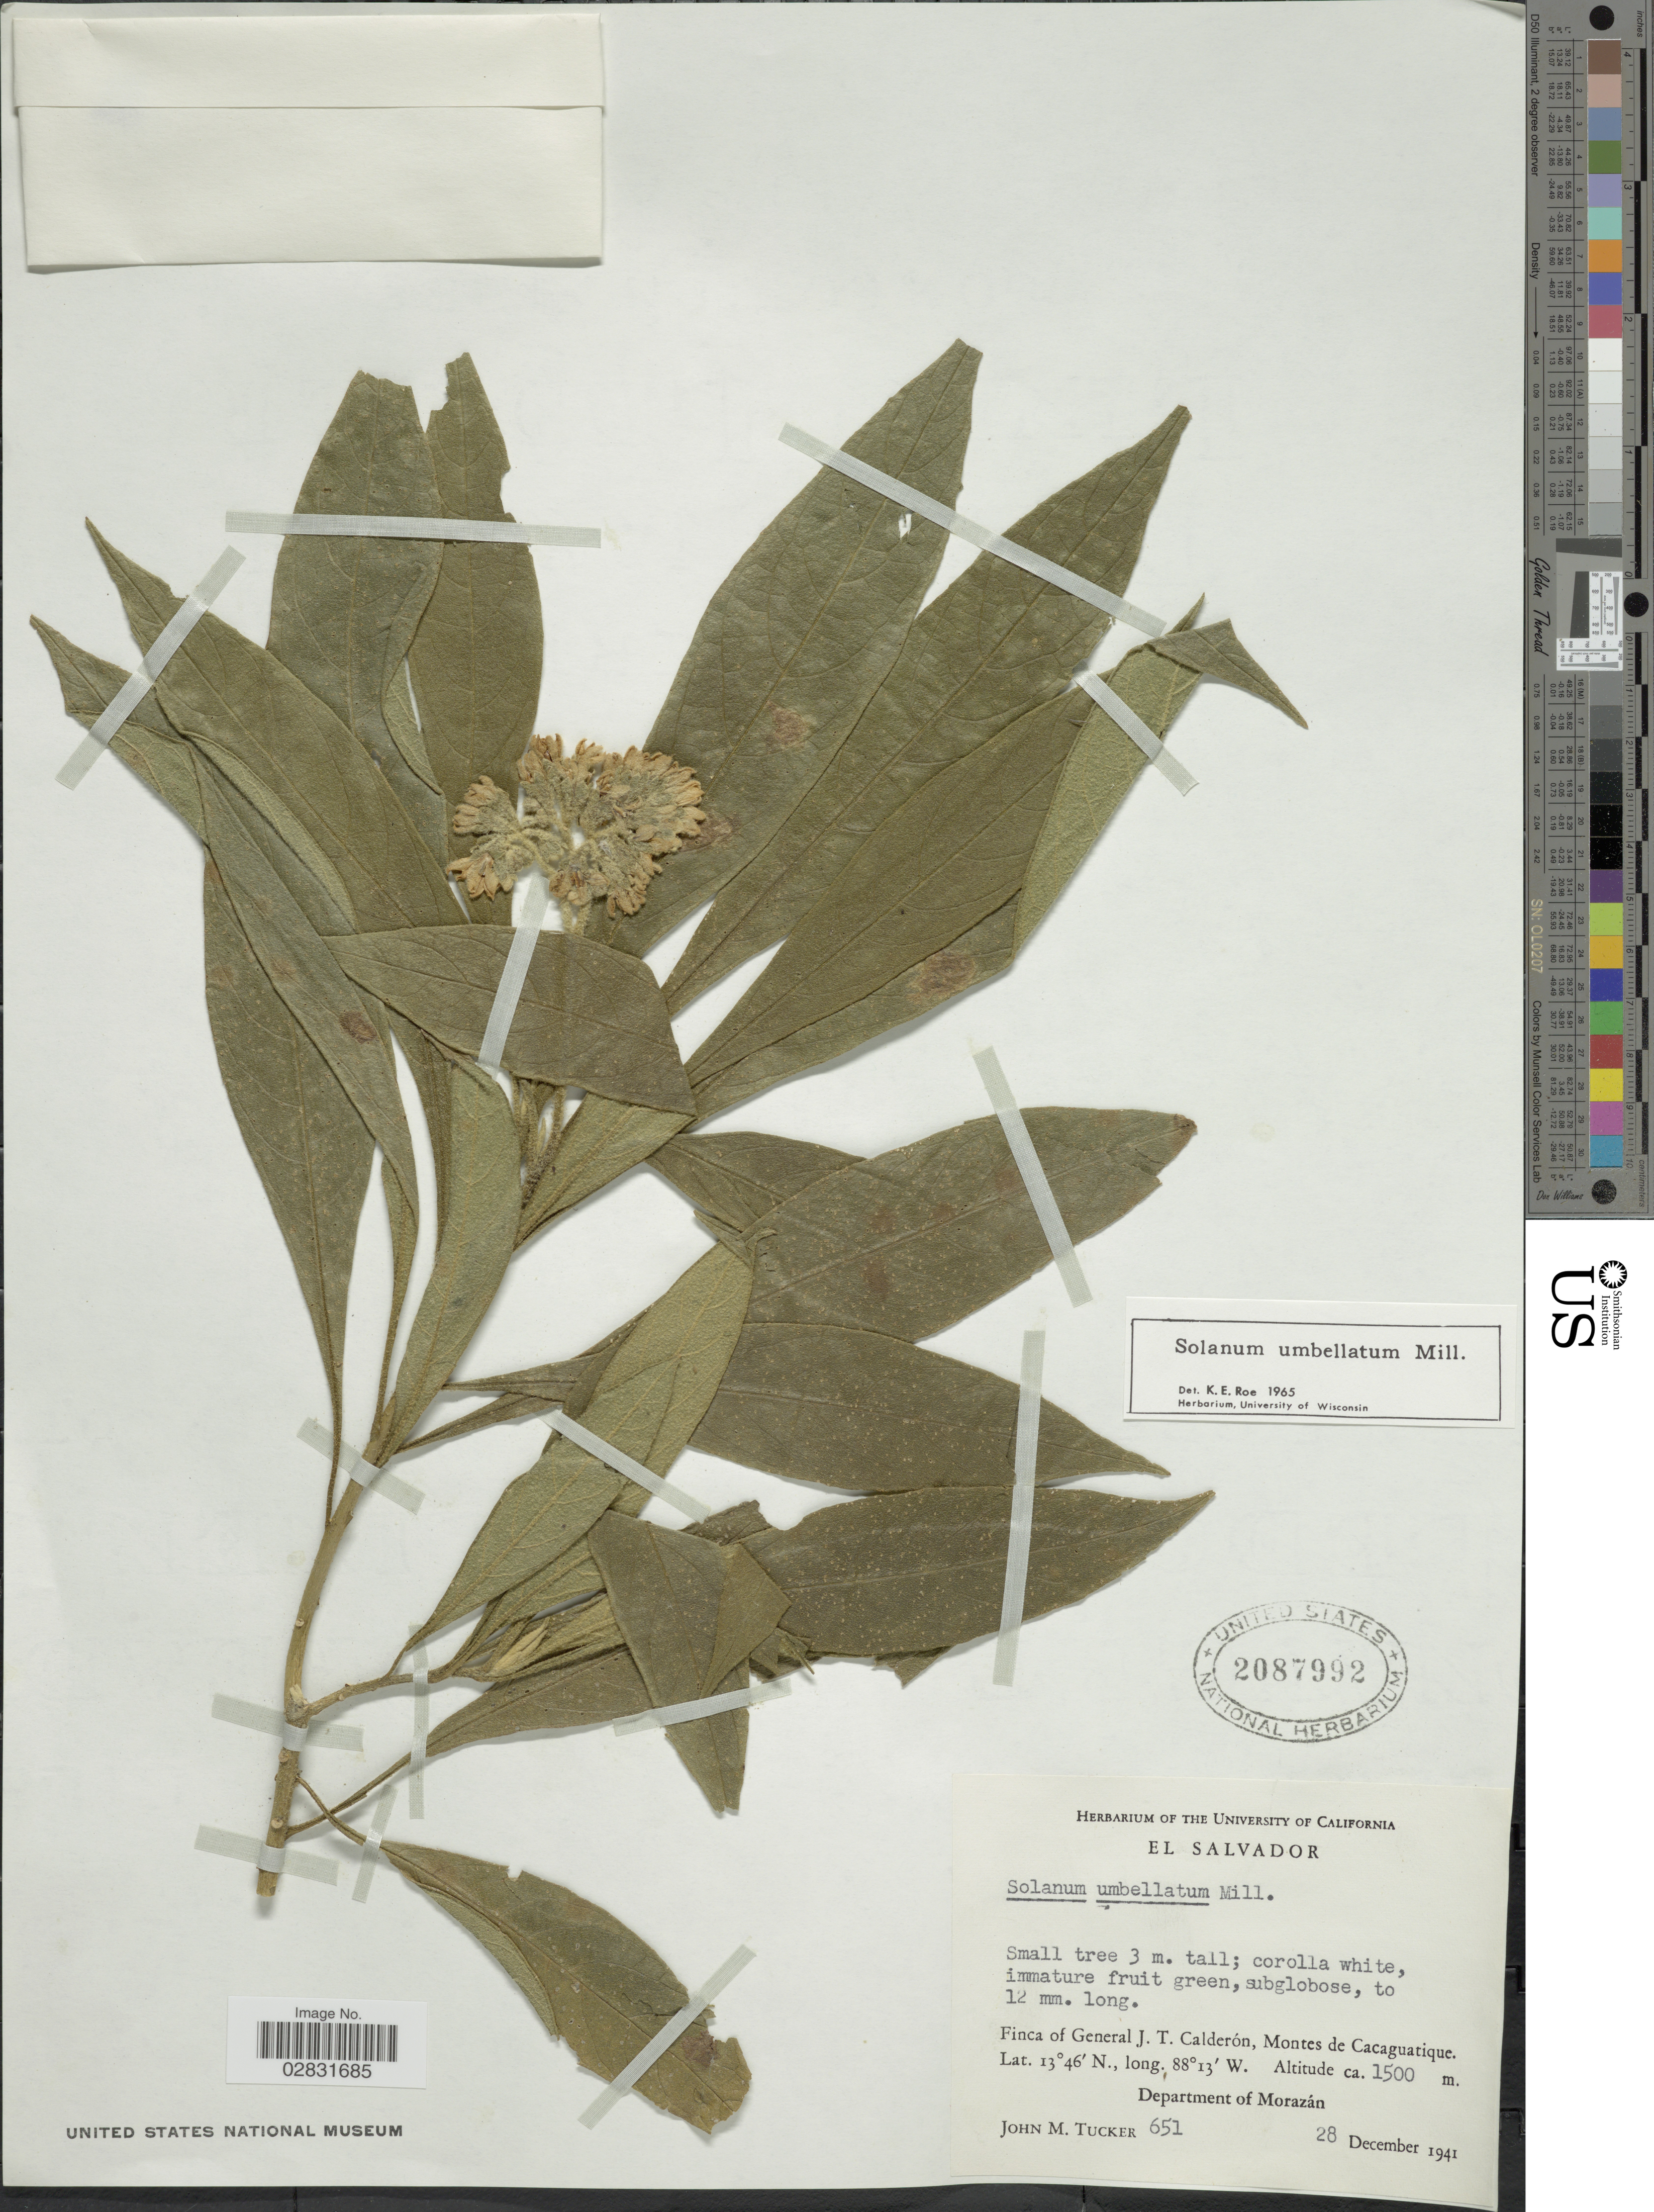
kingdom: Plantae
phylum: Tracheophyta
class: Magnoliopsida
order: Solanales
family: Solanaceae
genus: Solanum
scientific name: Solanum umbellatum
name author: Mill.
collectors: J. M. Tucker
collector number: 651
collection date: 1941-12-28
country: El Salvador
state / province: Morazan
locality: Finca of General J. T. Calderón, Montes de Cacaguatique. Department of Morazán.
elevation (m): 1500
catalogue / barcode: US 2087992